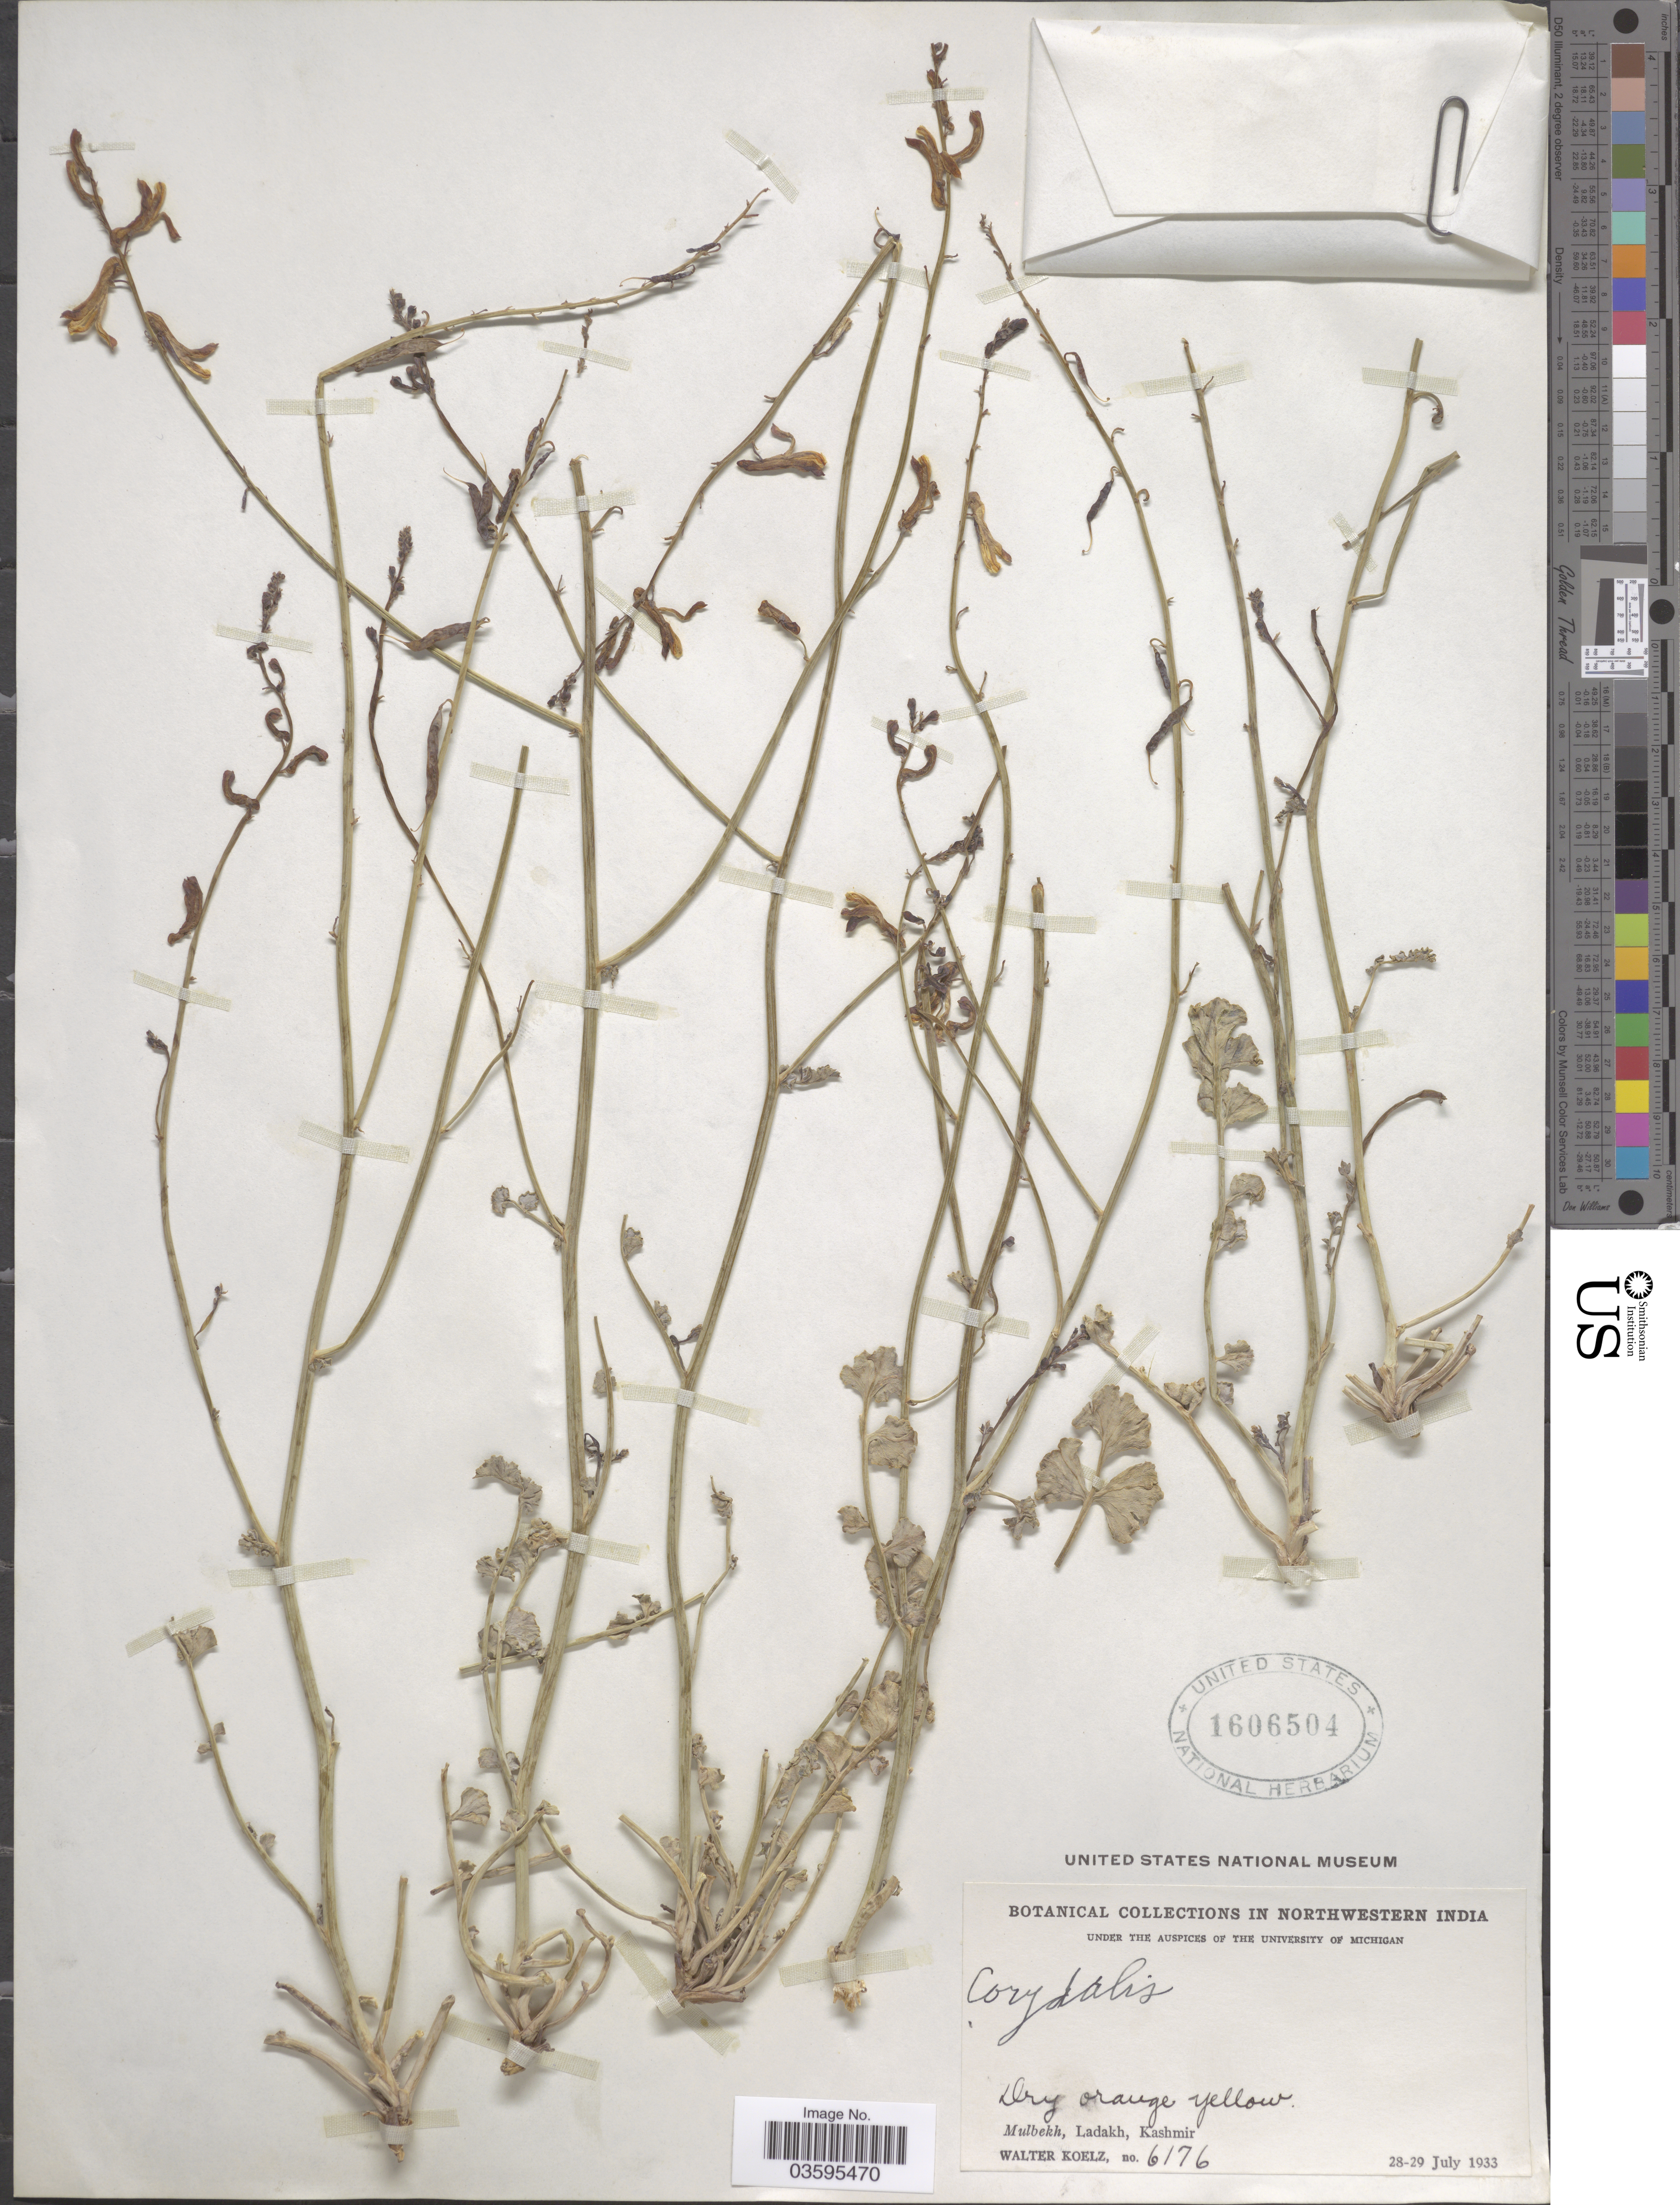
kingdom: Plantae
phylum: Tracheophyta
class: Magnoliopsida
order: Ranunculales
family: Papaveraceae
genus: Corydalis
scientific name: Corydalis sp.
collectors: W. N. Koelz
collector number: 6176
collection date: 1933-07-28/1933-07-29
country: India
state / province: Jammu and Kashmir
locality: Northwestern India. Mulbekh, Ladakh, Kashmir.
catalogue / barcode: US 1606504